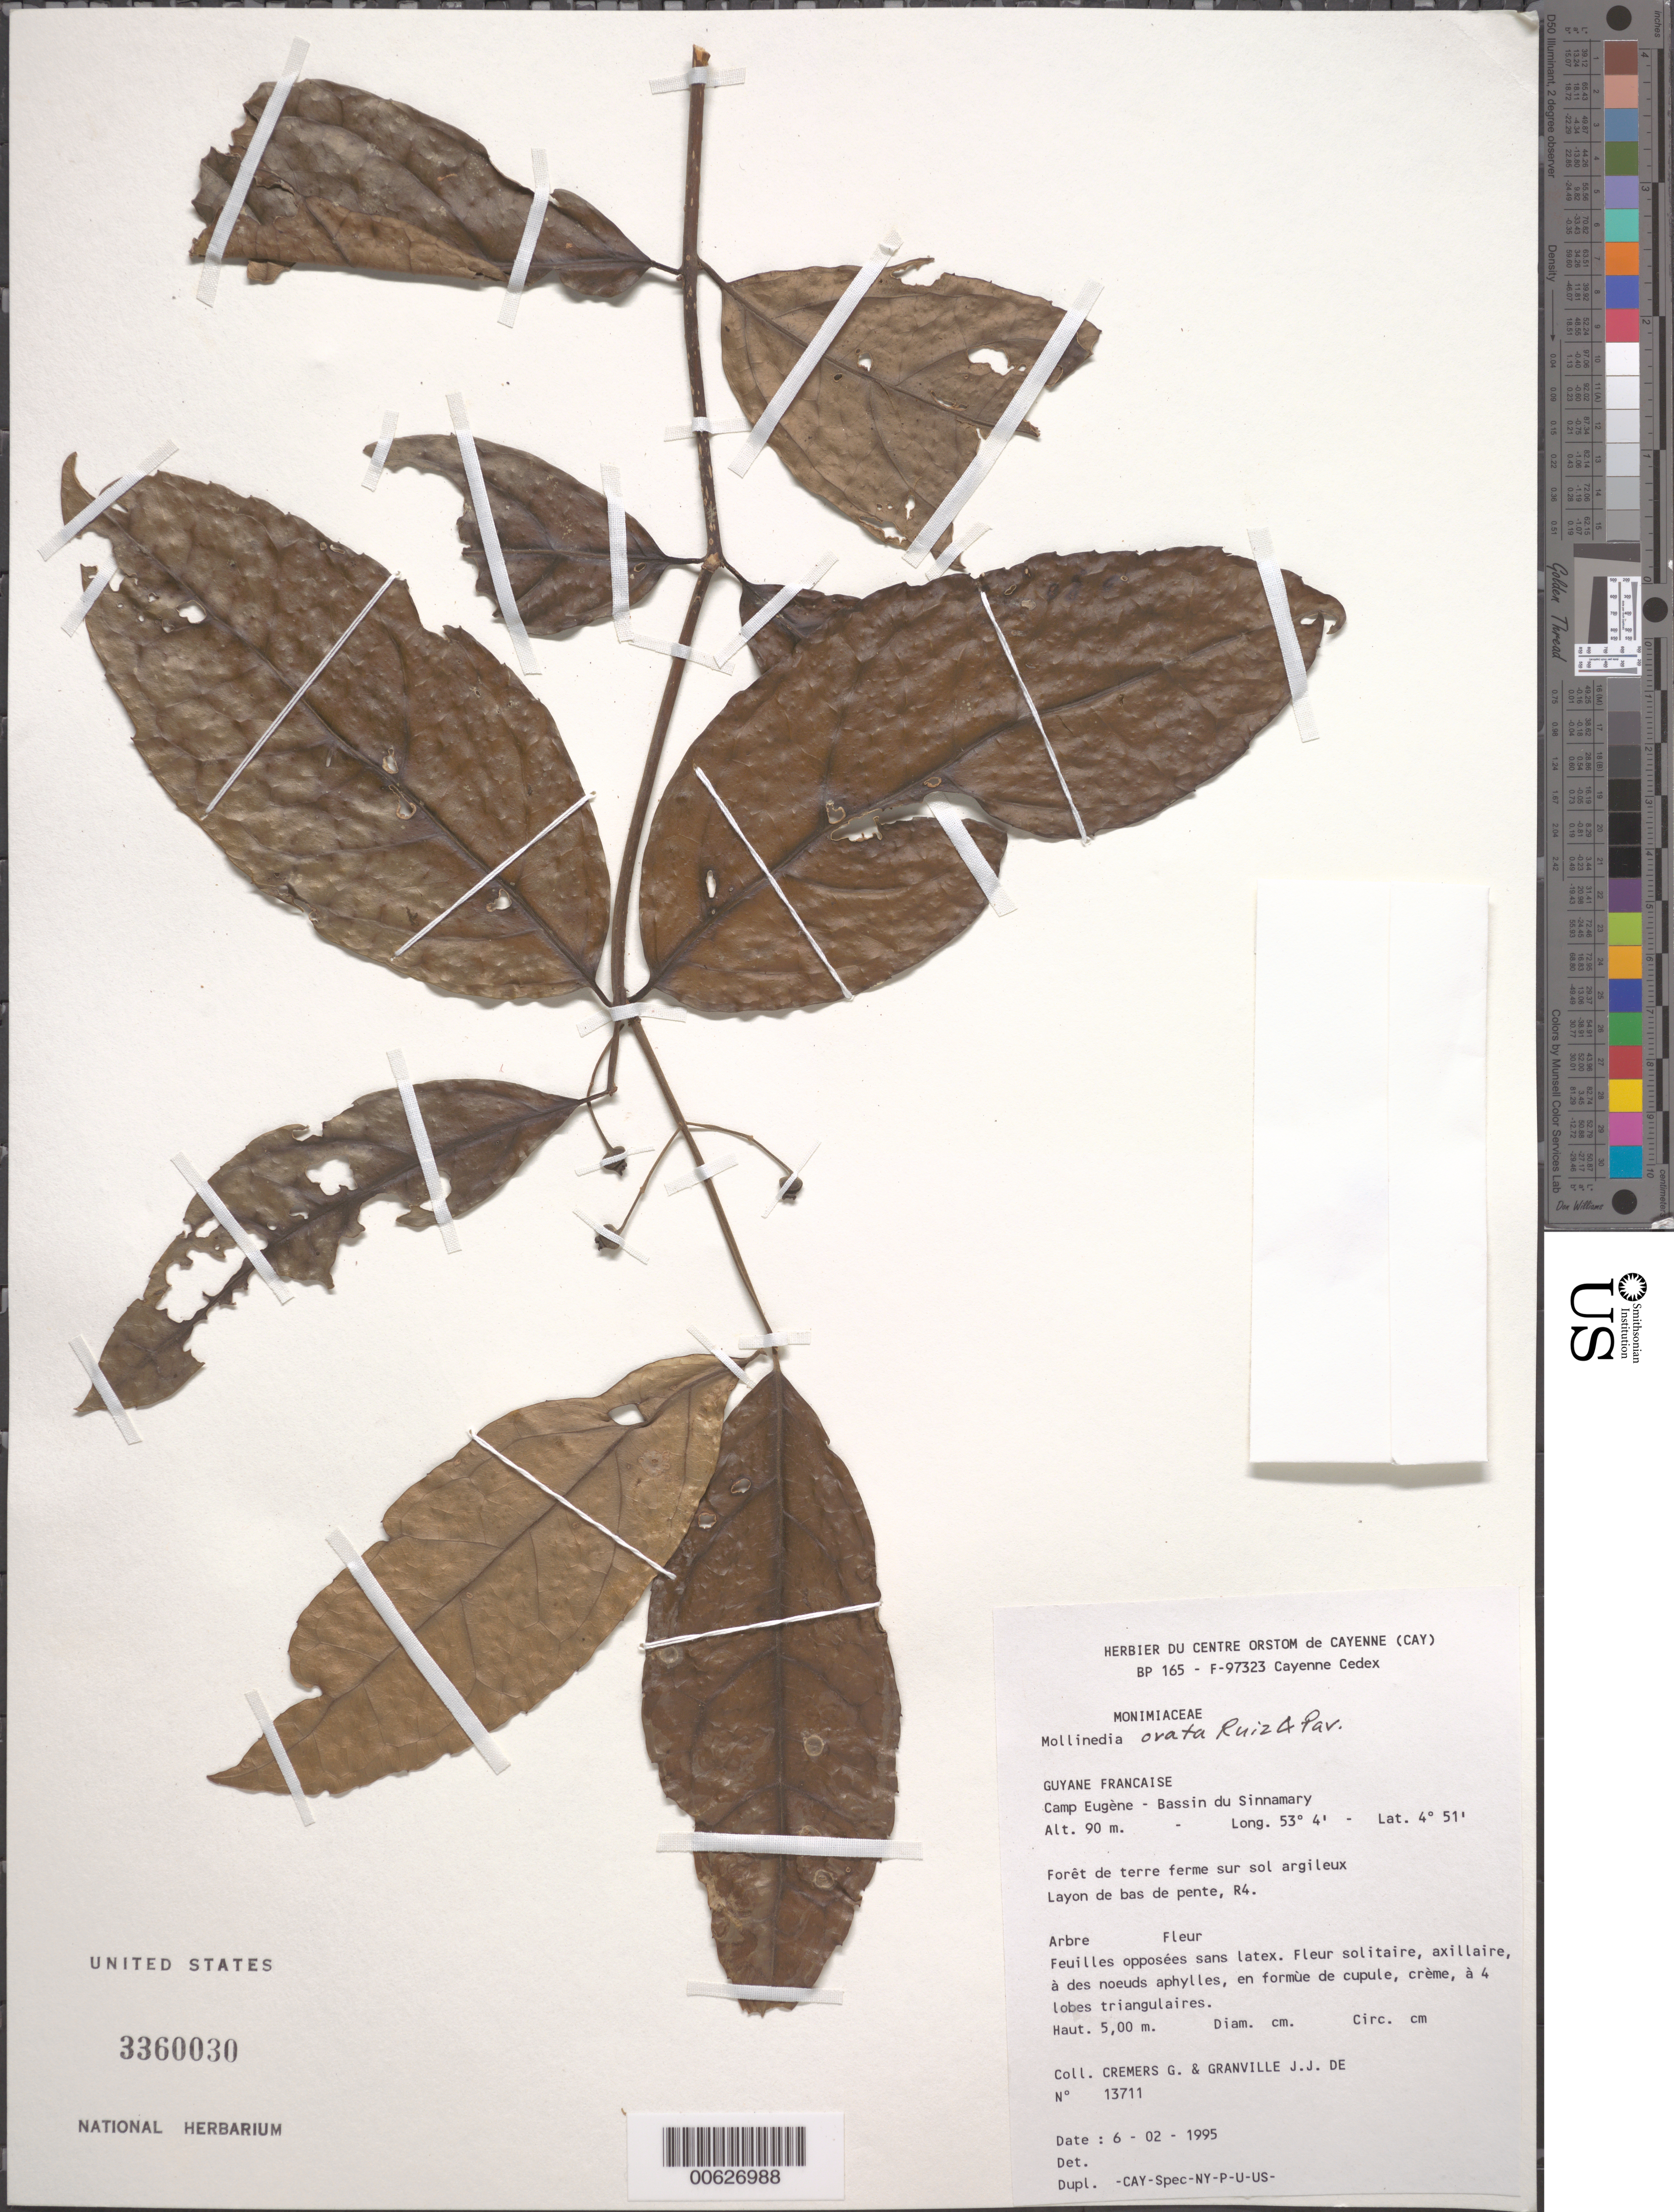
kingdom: Plantae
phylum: Tracheophyta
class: Magnoliopsida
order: Laurales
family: Monimiaceae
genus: Mollinedia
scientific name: Mollinedia ovata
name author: Ruiz & Pav.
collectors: G. Cremers & J.-J. de Granville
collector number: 13711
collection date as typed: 6-Feb-95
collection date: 1995-02-06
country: French Guiana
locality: Camp Eugène, Bassin du Sinnamary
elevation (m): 90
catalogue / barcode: US 3360030